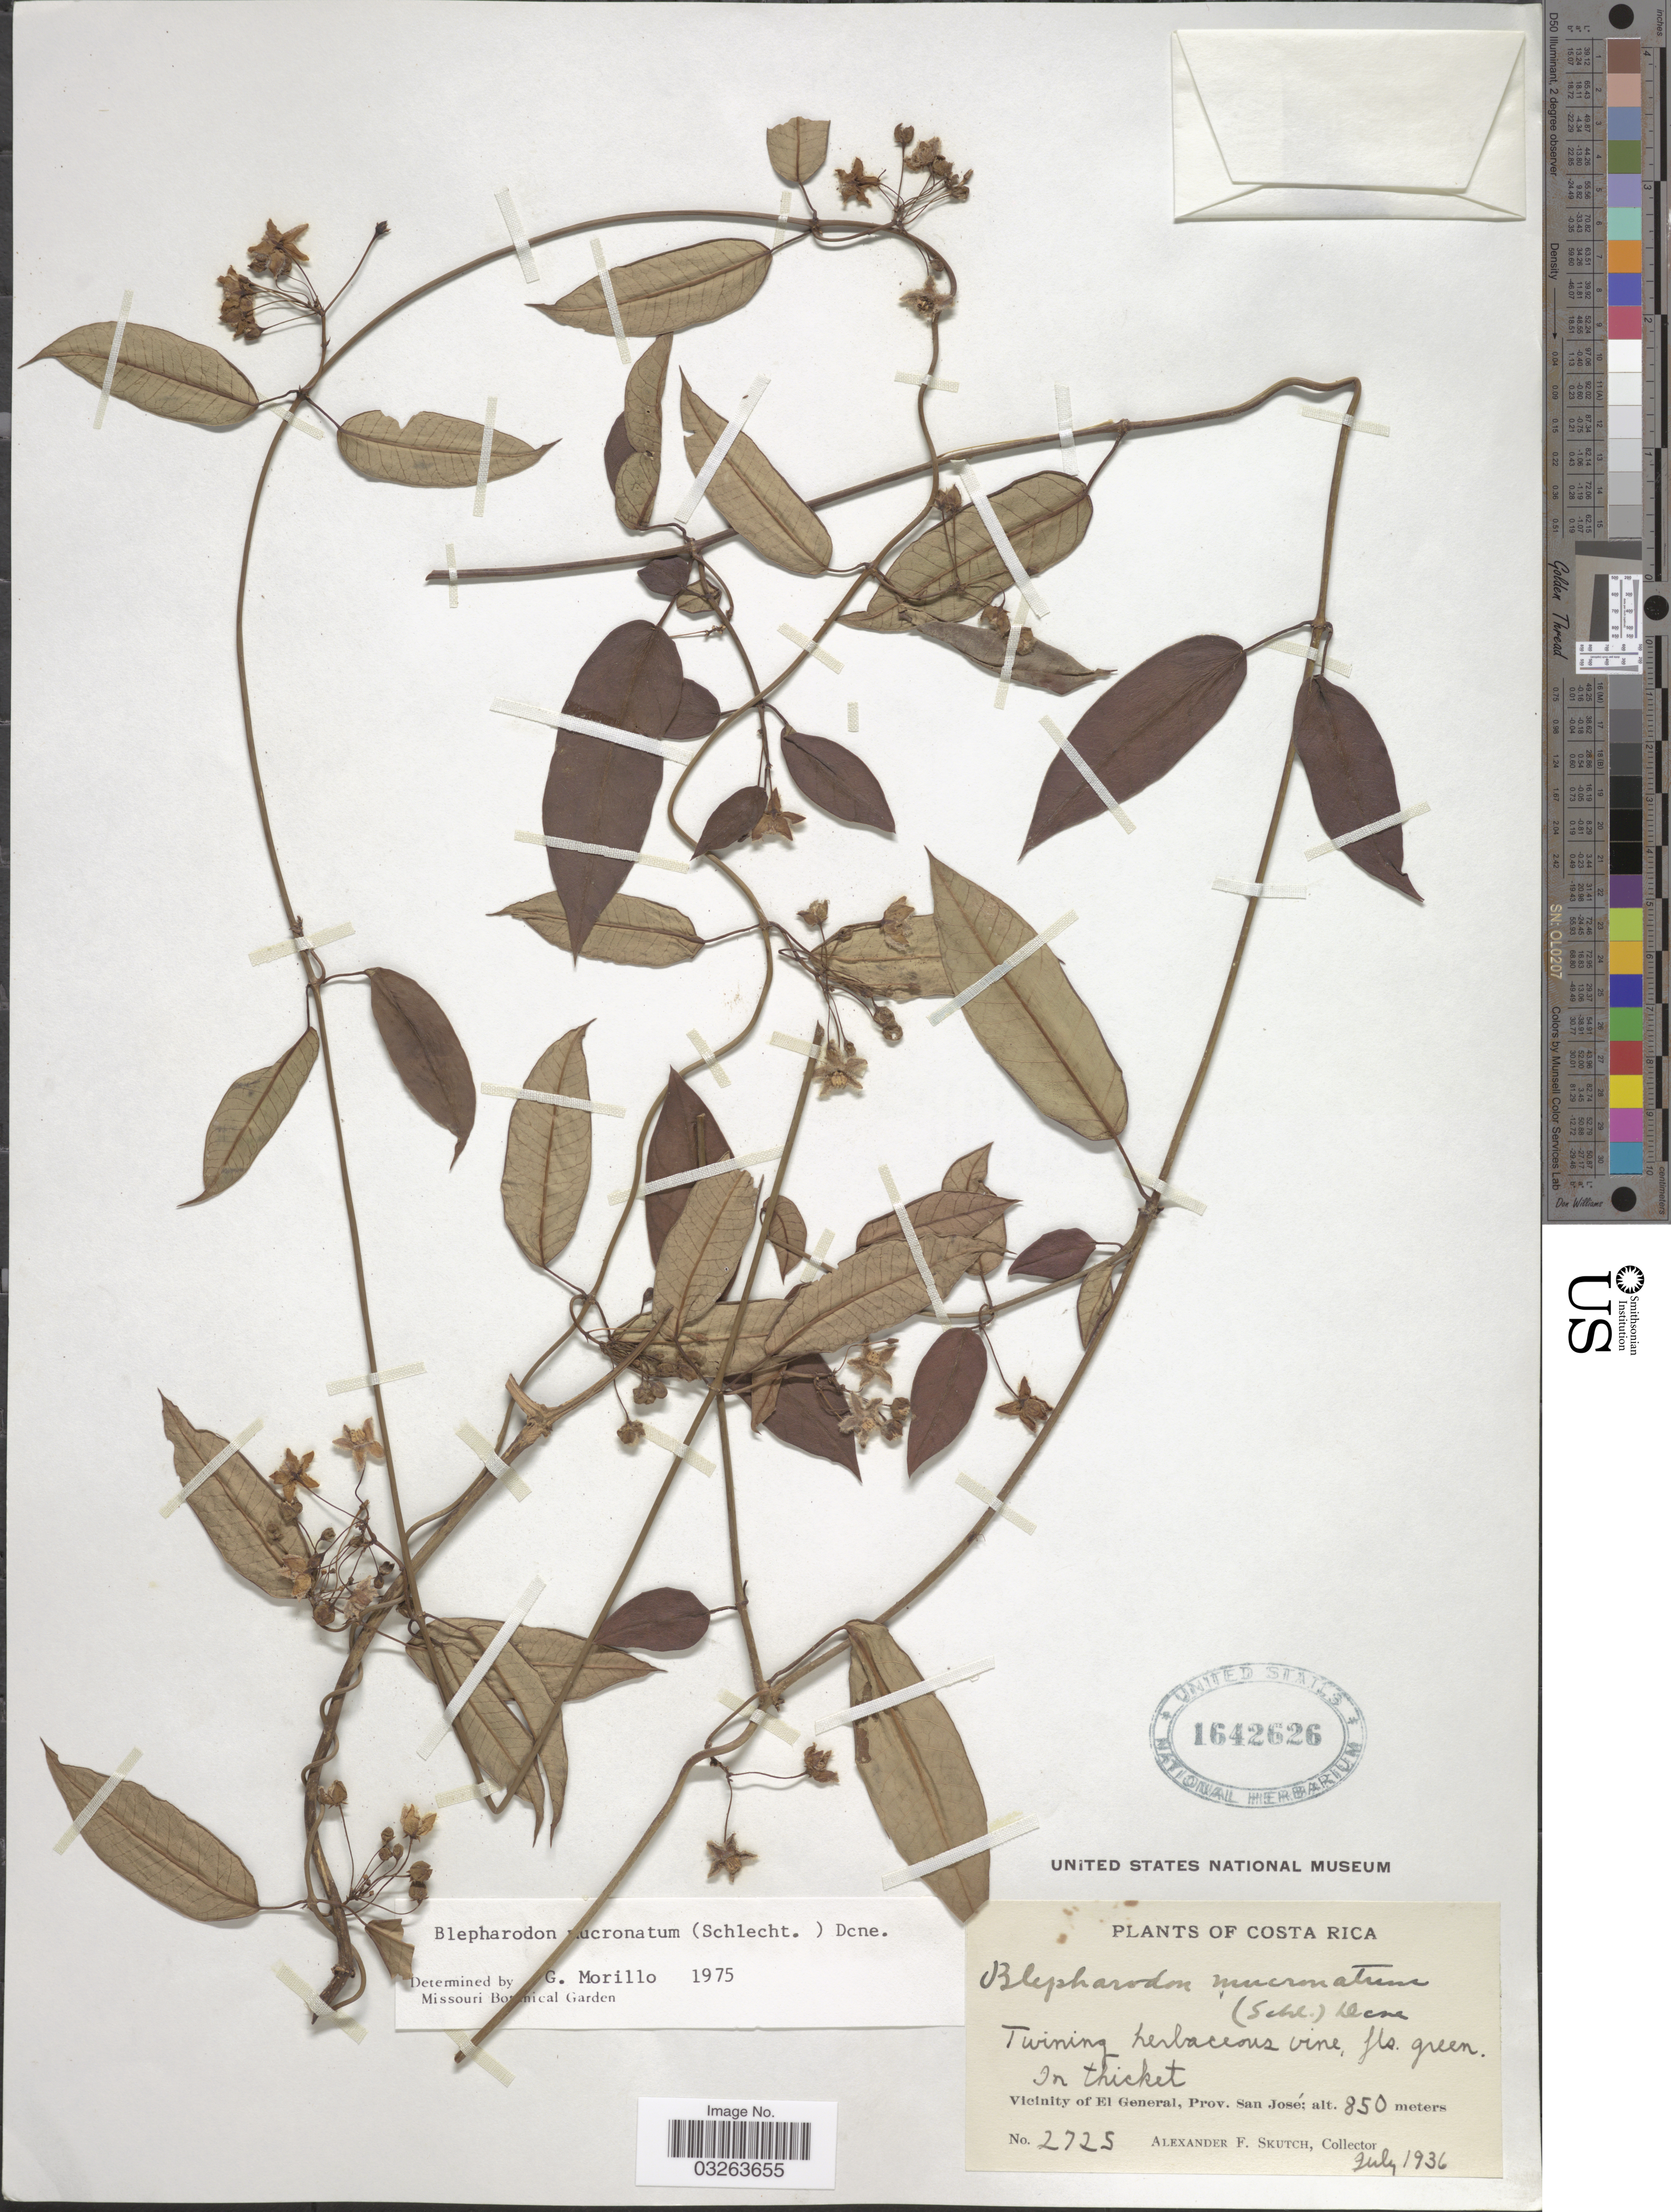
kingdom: Plantae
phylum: Tracheophyta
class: Magnoliopsida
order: Gentianales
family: Apocynaceae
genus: Blepharodon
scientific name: Blepharodon mucronatum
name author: (Schltdl.) Decne.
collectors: A. F. Skutch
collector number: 2725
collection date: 1936-07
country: Costa Rica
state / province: San José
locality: Vicinity of El General.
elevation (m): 850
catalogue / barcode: US 1642626